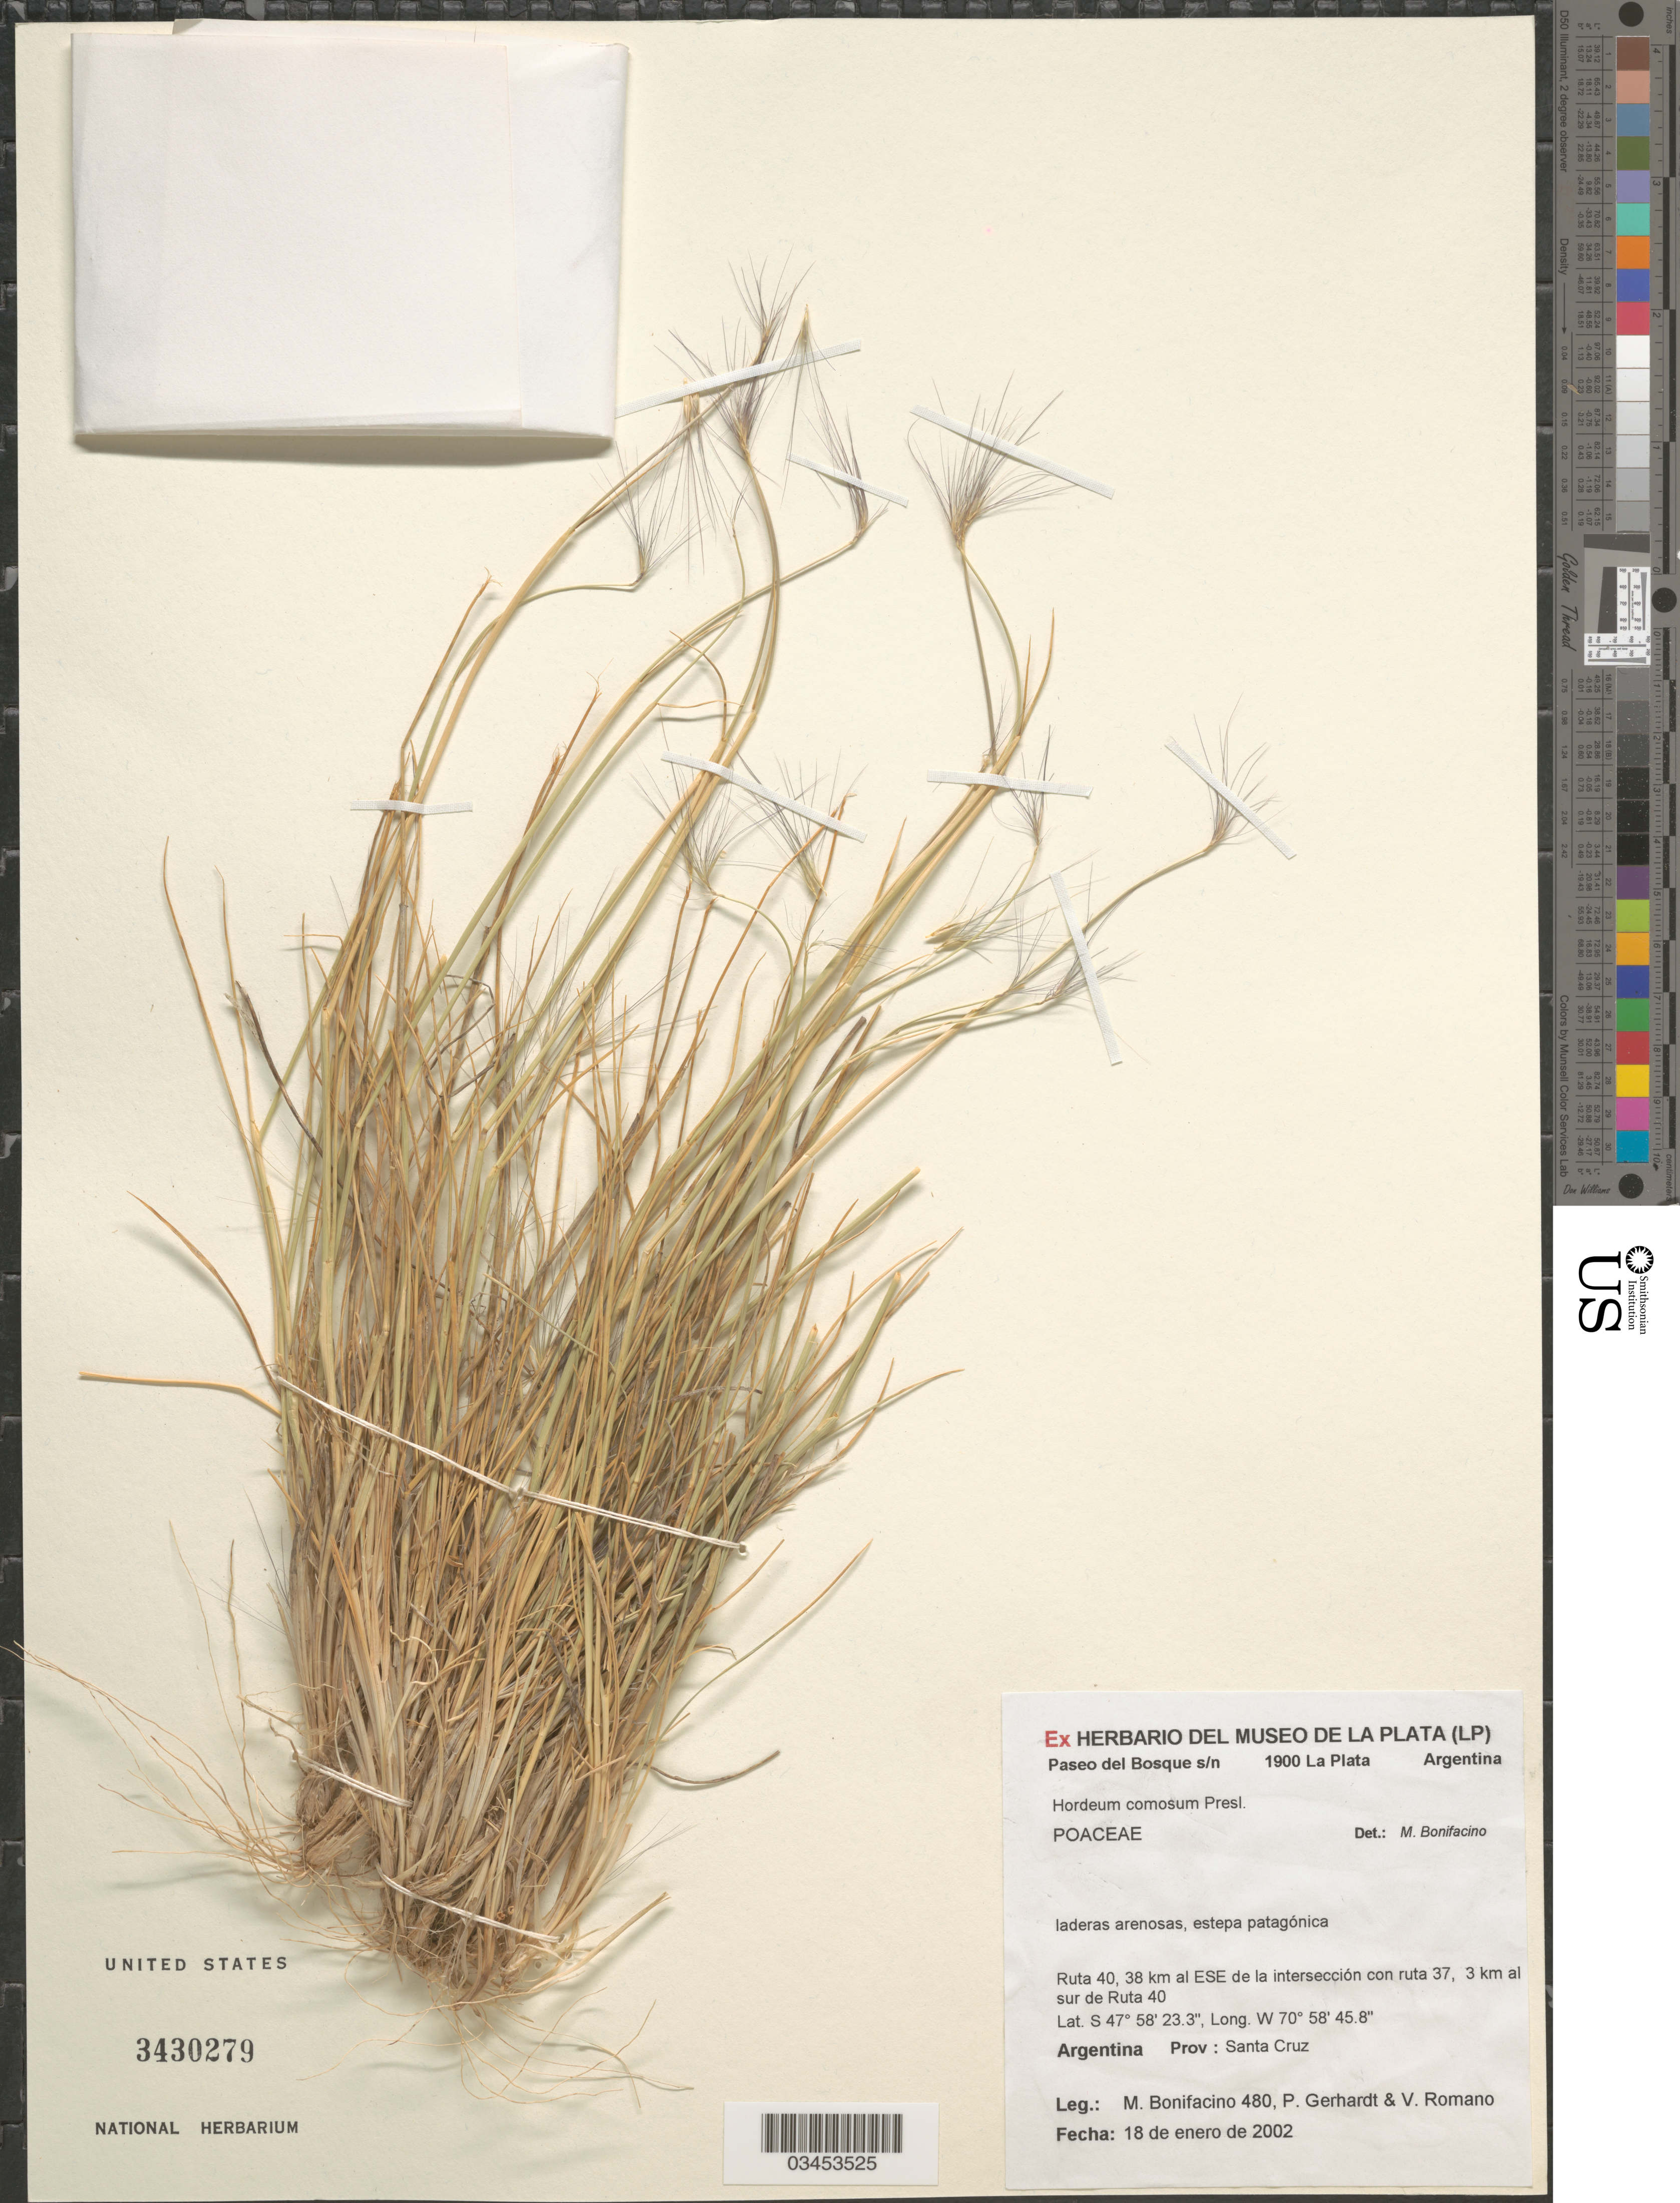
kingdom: Plantae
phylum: Tracheophyta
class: Liliopsida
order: Poales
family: Poaceae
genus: Hordeum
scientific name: Hordeum comosum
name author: J. Presl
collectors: M. Bonifacino, P. Gerhardt & V. Romano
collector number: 480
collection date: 2002-01-18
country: Argentina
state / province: Santa Cruz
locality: Ruta 40, 38 km al ESE de la intersección con ruta 37, 3 km al sur de Ruta 40.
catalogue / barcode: US 3430279